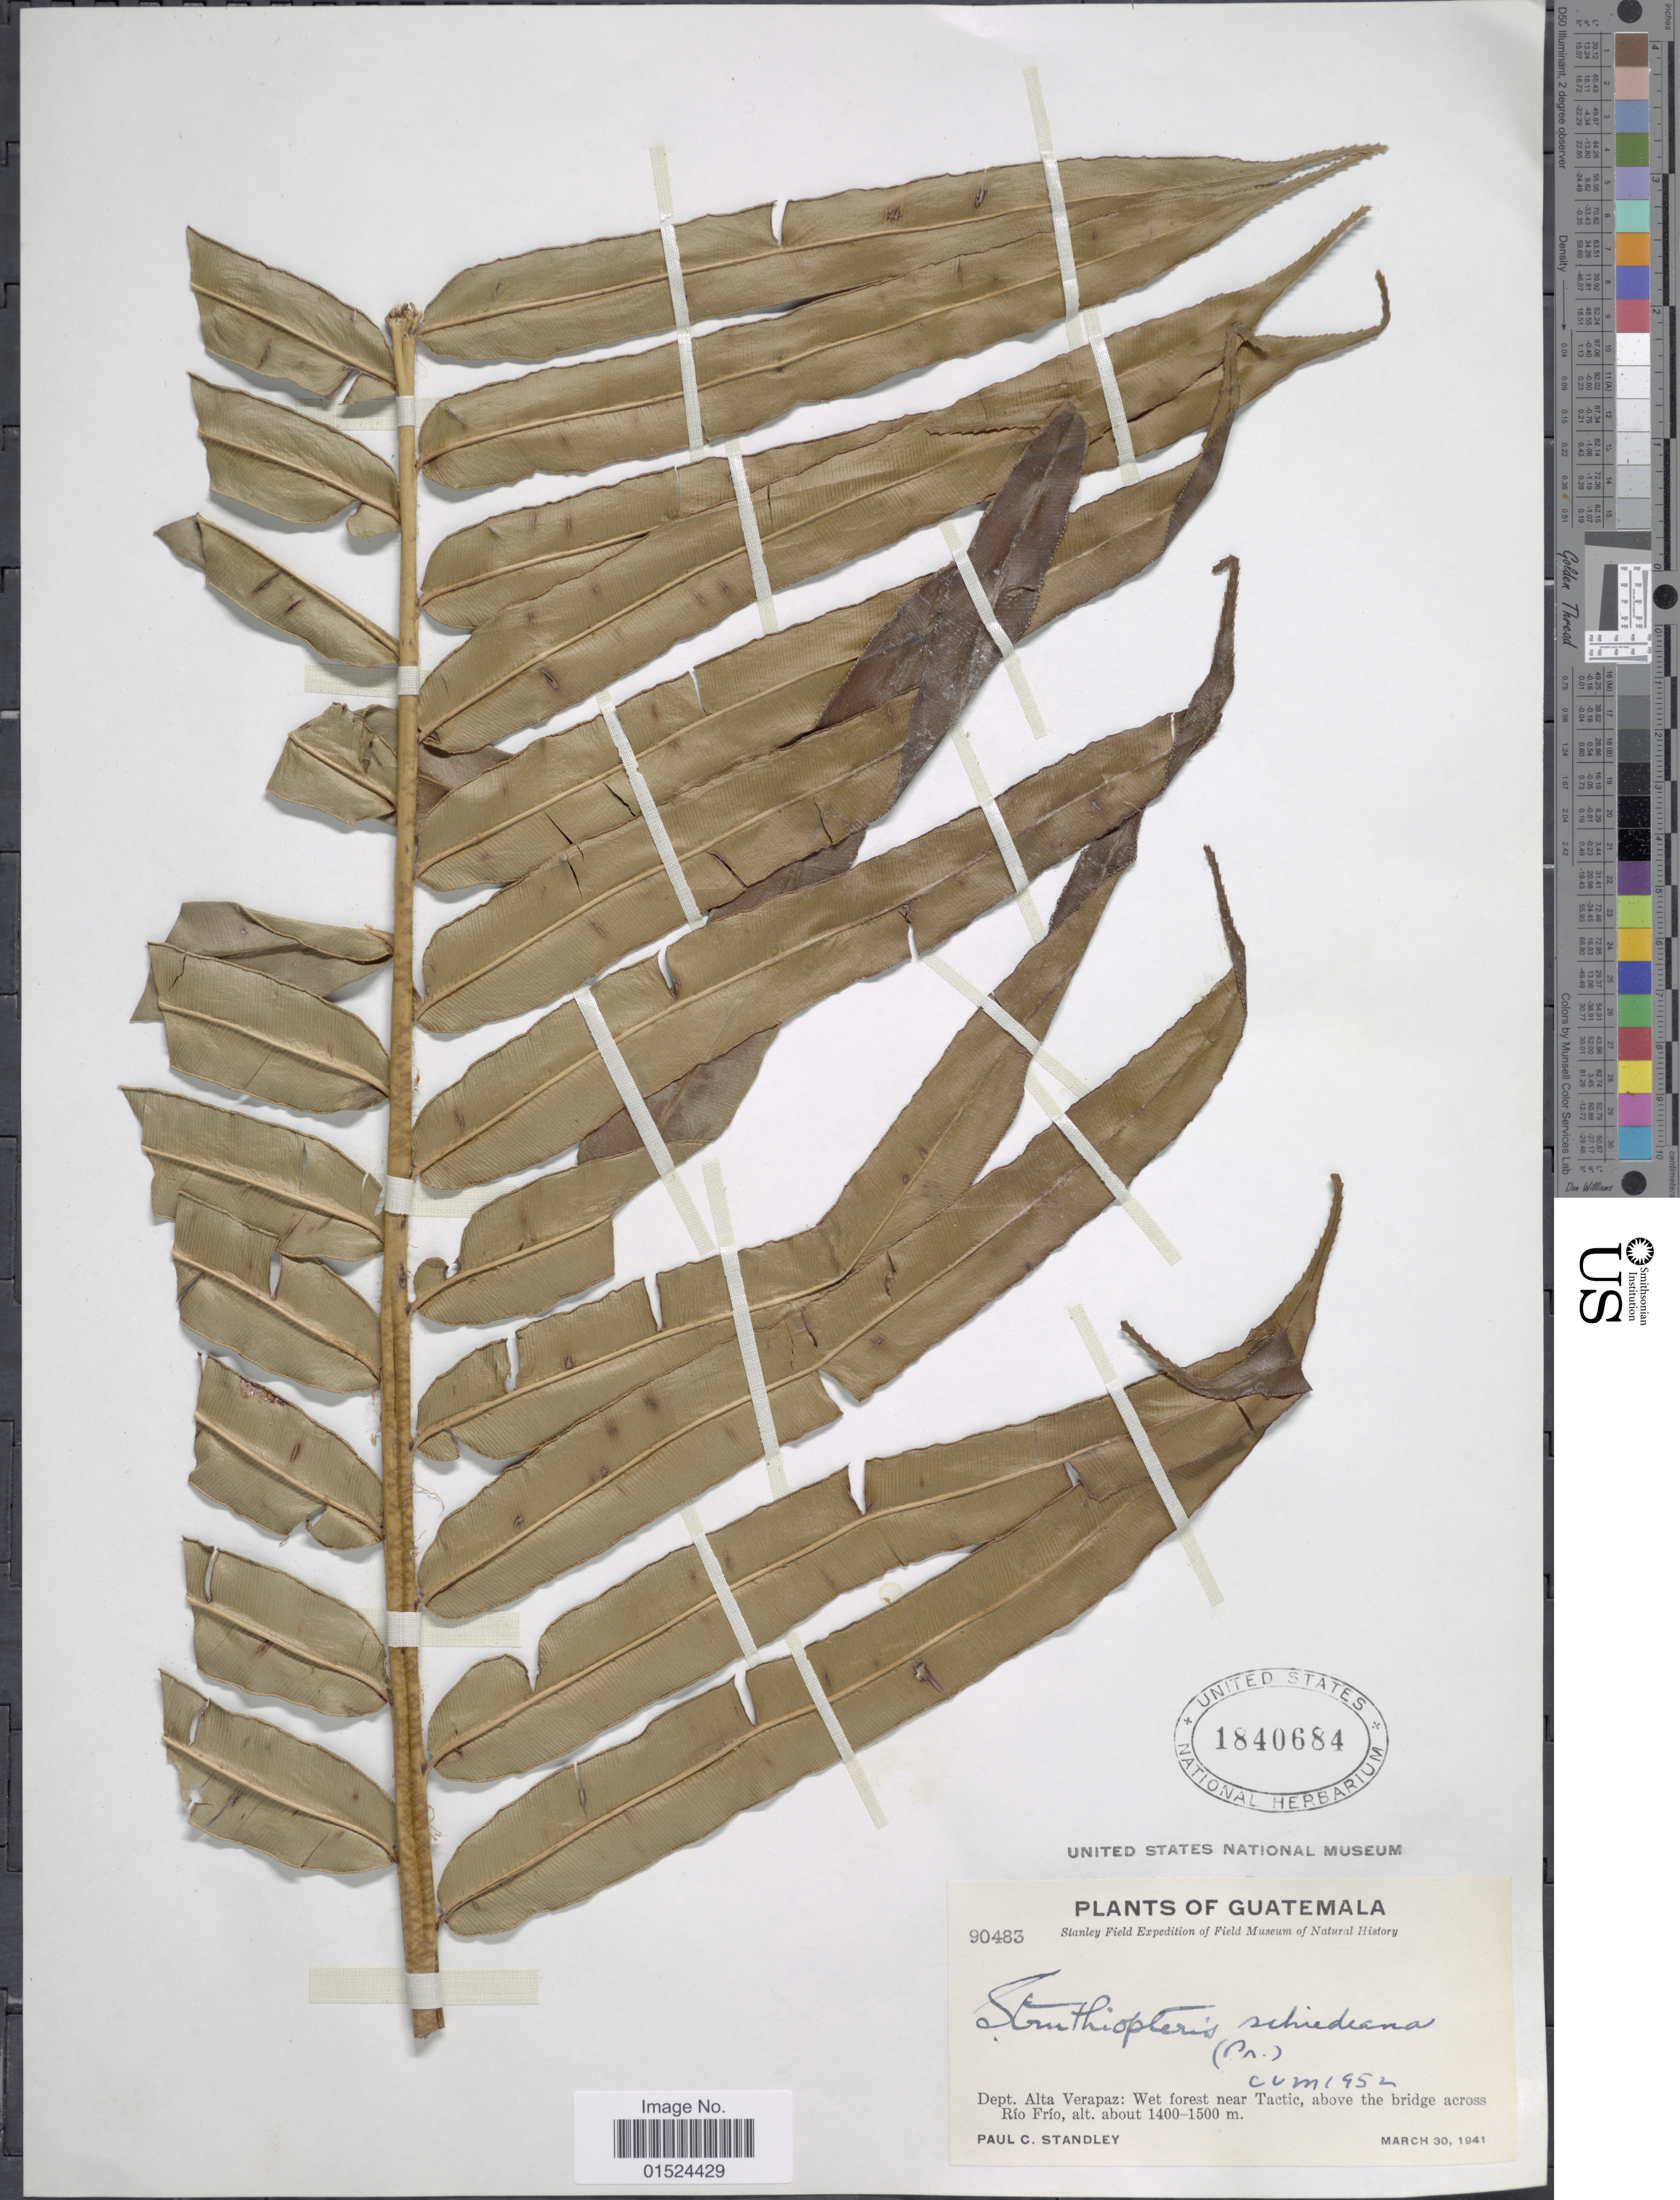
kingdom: Plantae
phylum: Tracheophyta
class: Polypodiopsida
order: Polypodiales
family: Blechnaceae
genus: Blechnum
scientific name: Blechnum schiedeanum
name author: (Schltdl. ex C. Presl) Hieron.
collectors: P. C. Standley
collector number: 90483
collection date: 1941-03-30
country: Guatemala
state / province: Alta Verapaz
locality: Wet forest near Tactic, above the bridge across Río Frío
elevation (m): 1400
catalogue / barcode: US 1840684